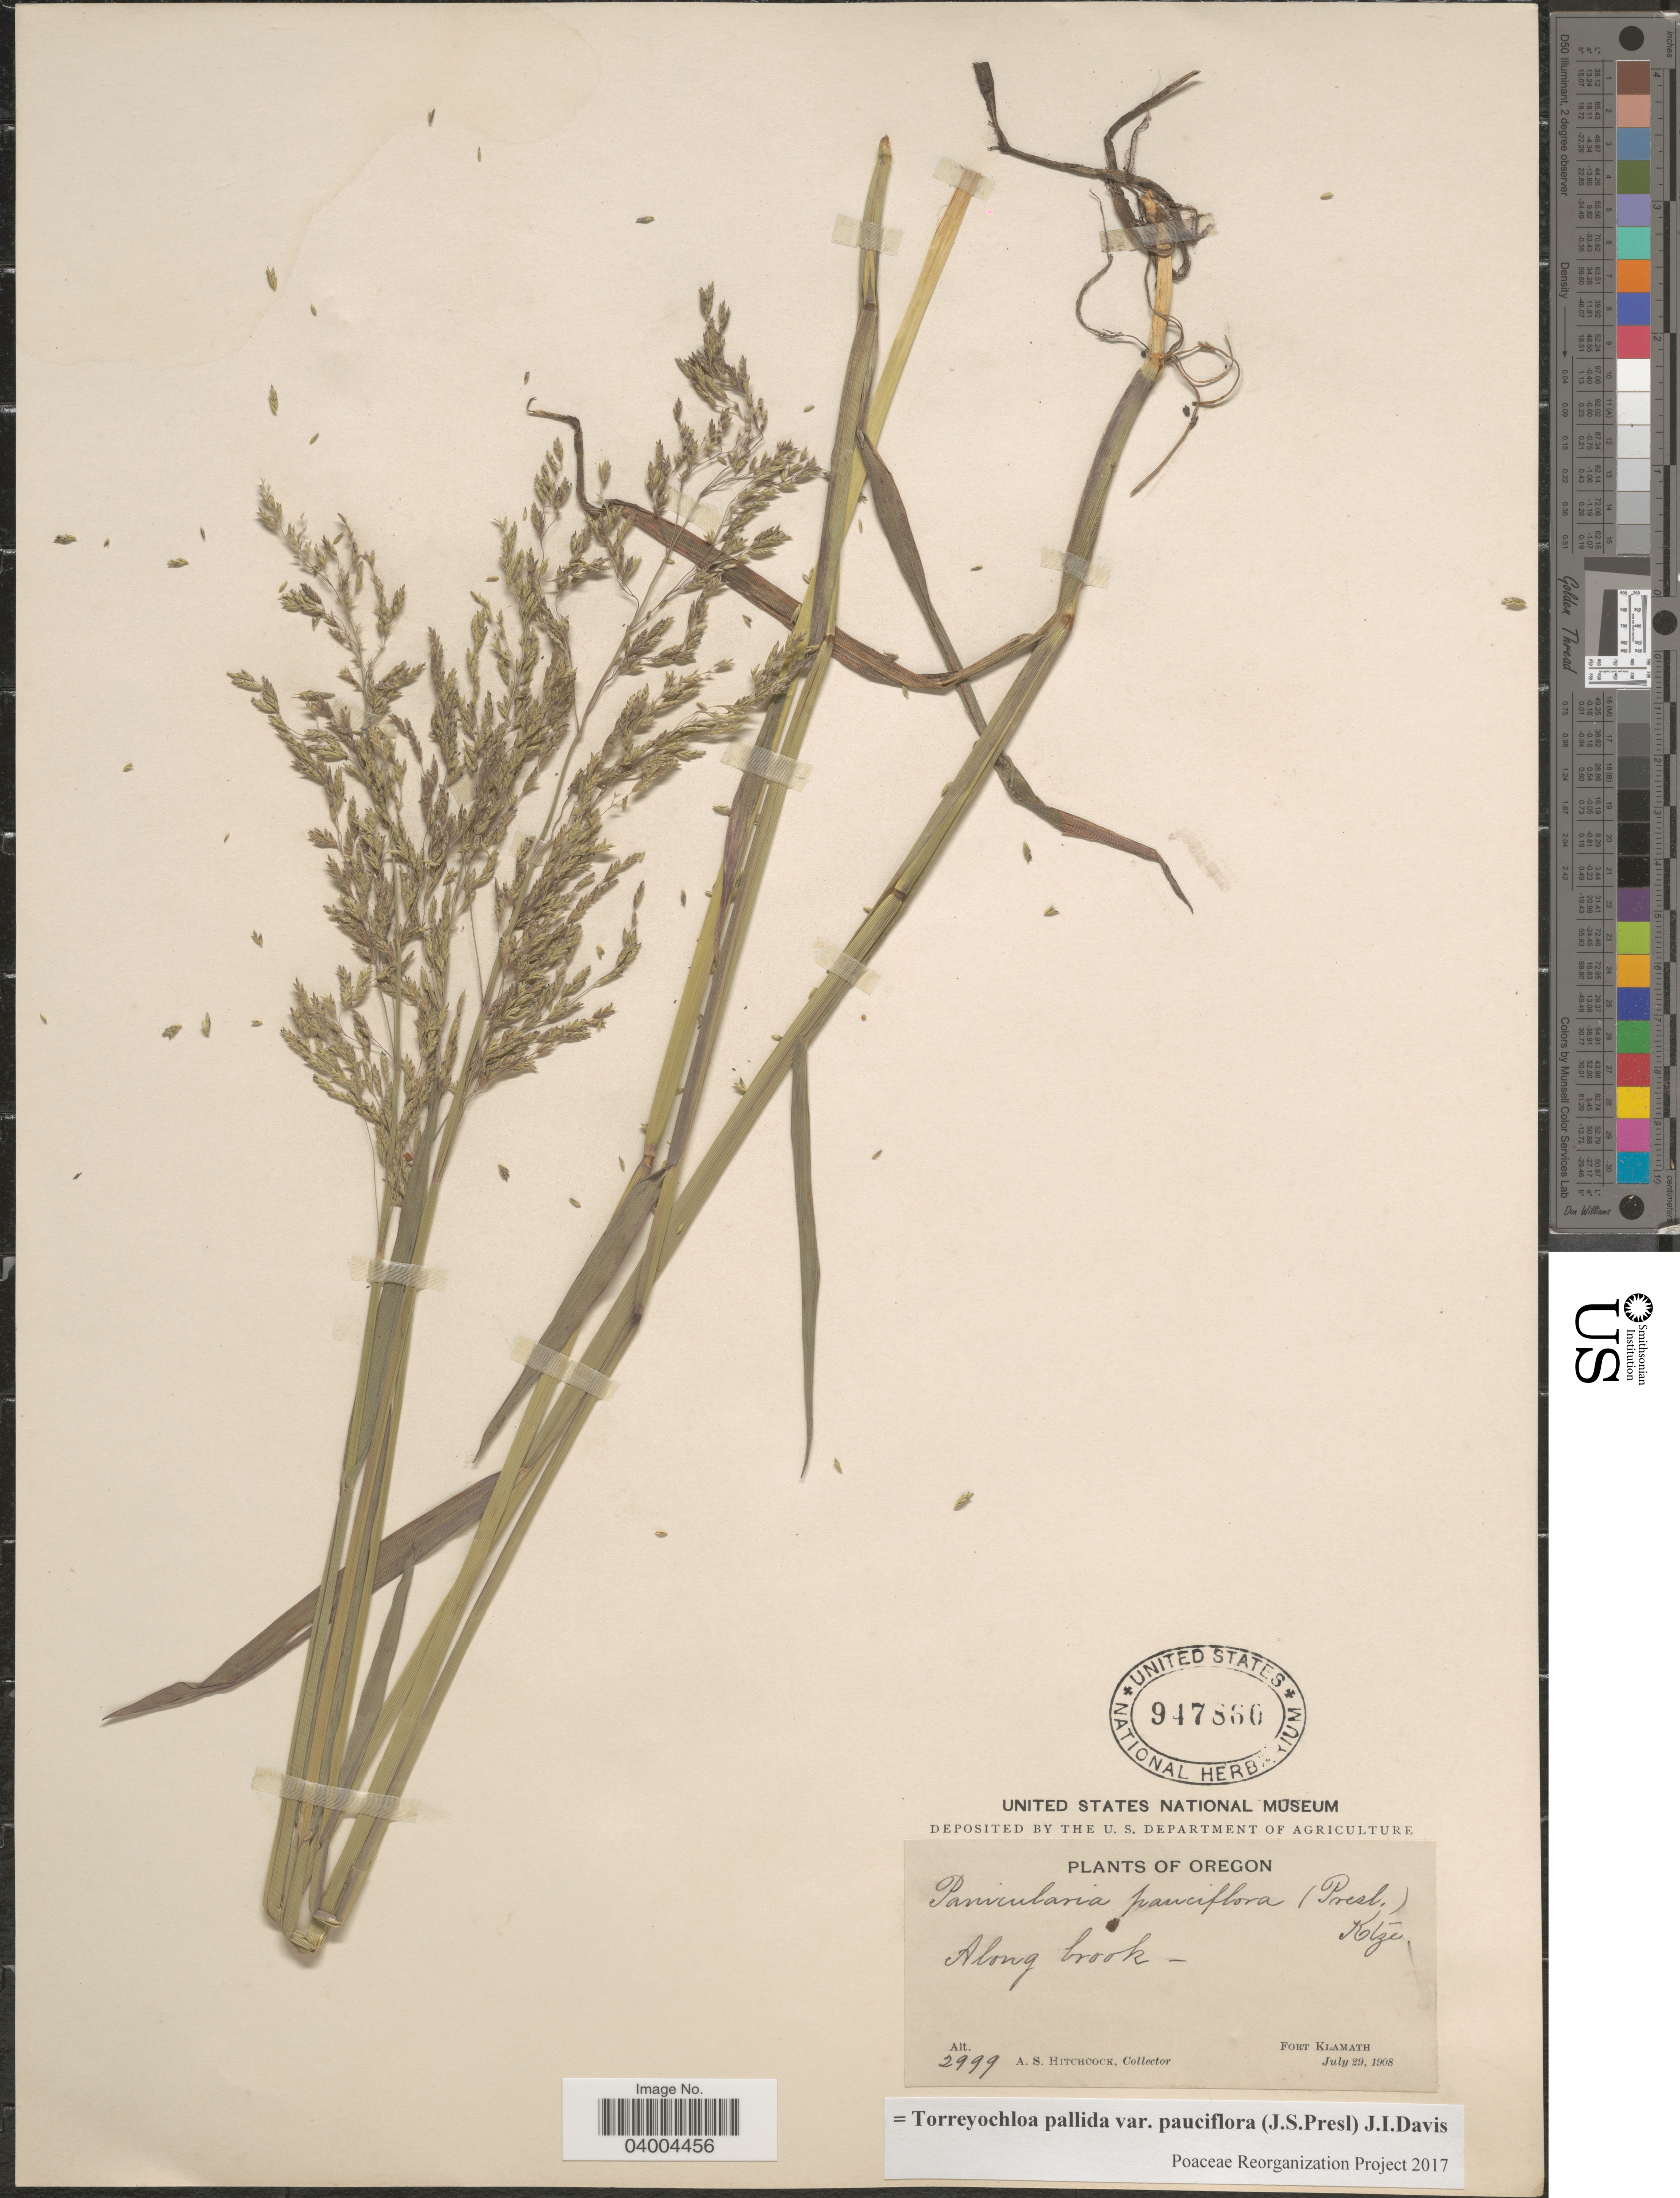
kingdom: Plantae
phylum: Tracheophyta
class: Liliopsida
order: Poales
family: Poaceae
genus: Torreyochloa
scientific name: Torreyochloa pallida var. pauciflora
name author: (J. Presl) J.I. Davis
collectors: A. S. Hitchcock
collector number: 2999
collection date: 1908-07-29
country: United States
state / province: Oregon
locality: Along brook. Fort Klamath.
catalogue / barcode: US 947860